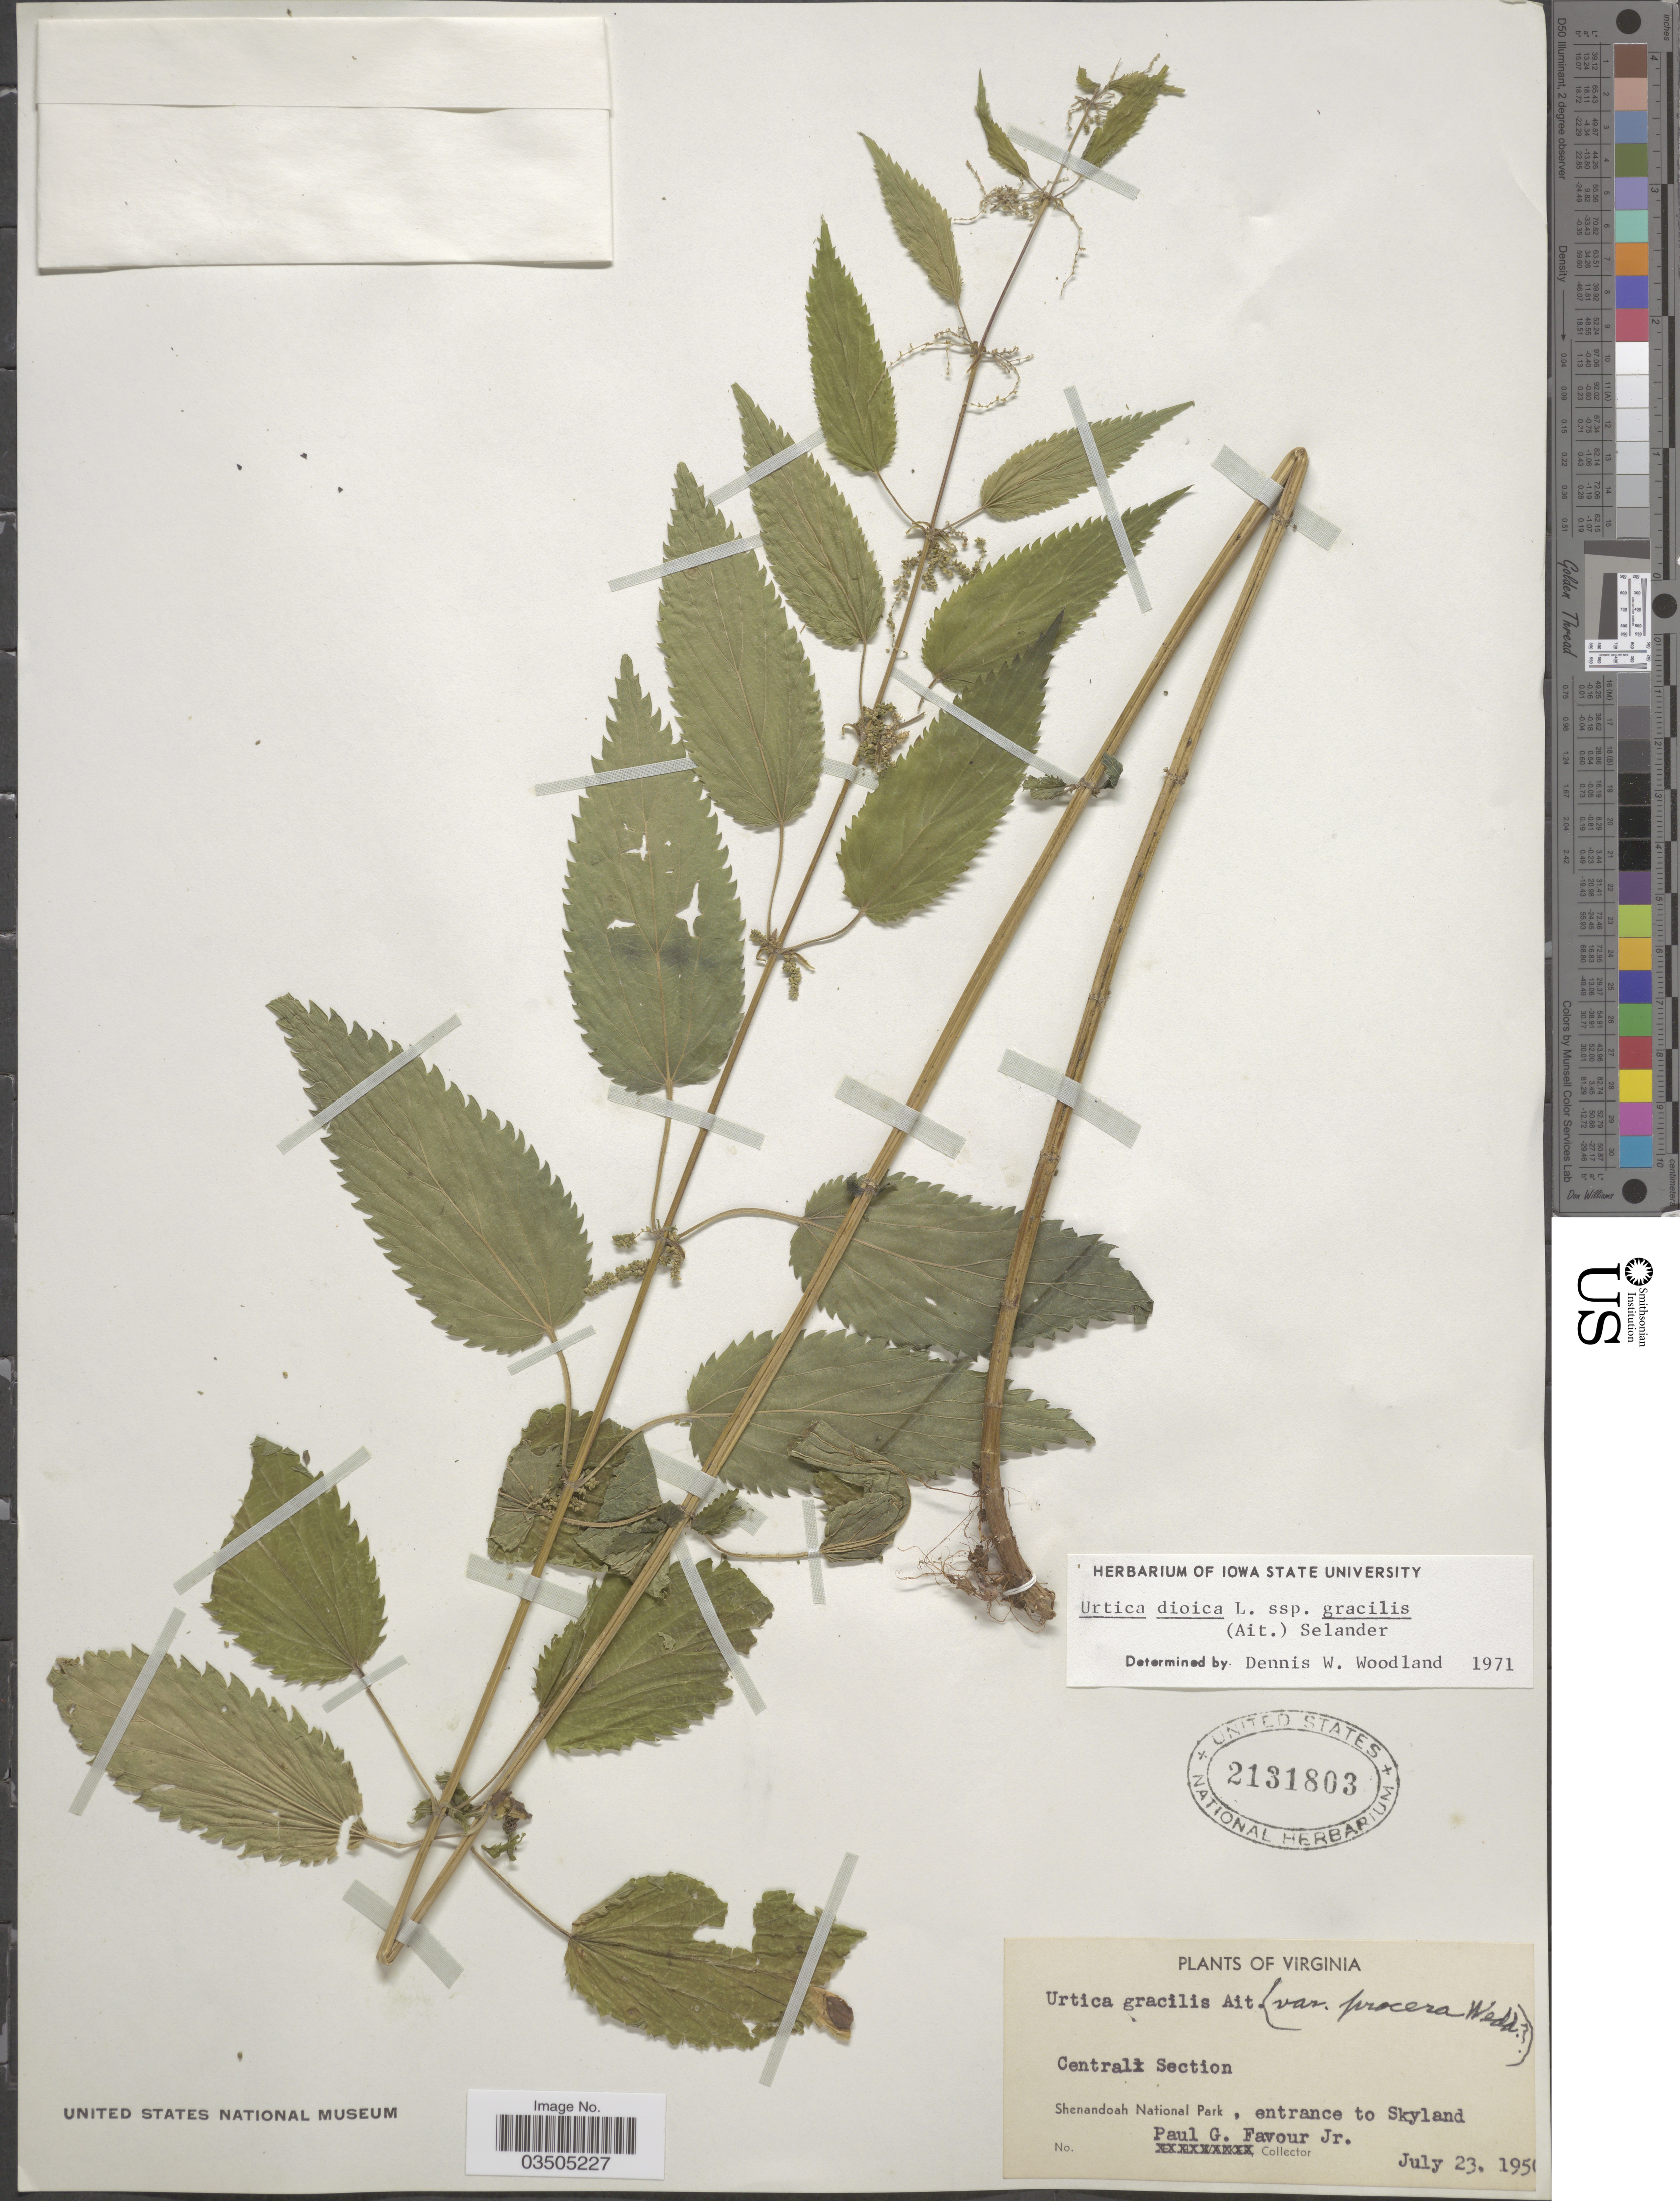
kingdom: Plantae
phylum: Tracheophyta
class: Magnoliopsida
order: Rosales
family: Urticaceae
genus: Urtica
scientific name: Urtica dioica subsp. gracilis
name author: L.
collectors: P. Favour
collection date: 1950-07-23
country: United States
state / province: Virginia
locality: Central Section. Shenandoah National Park, entrance to Skyland.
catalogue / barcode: US 2131803